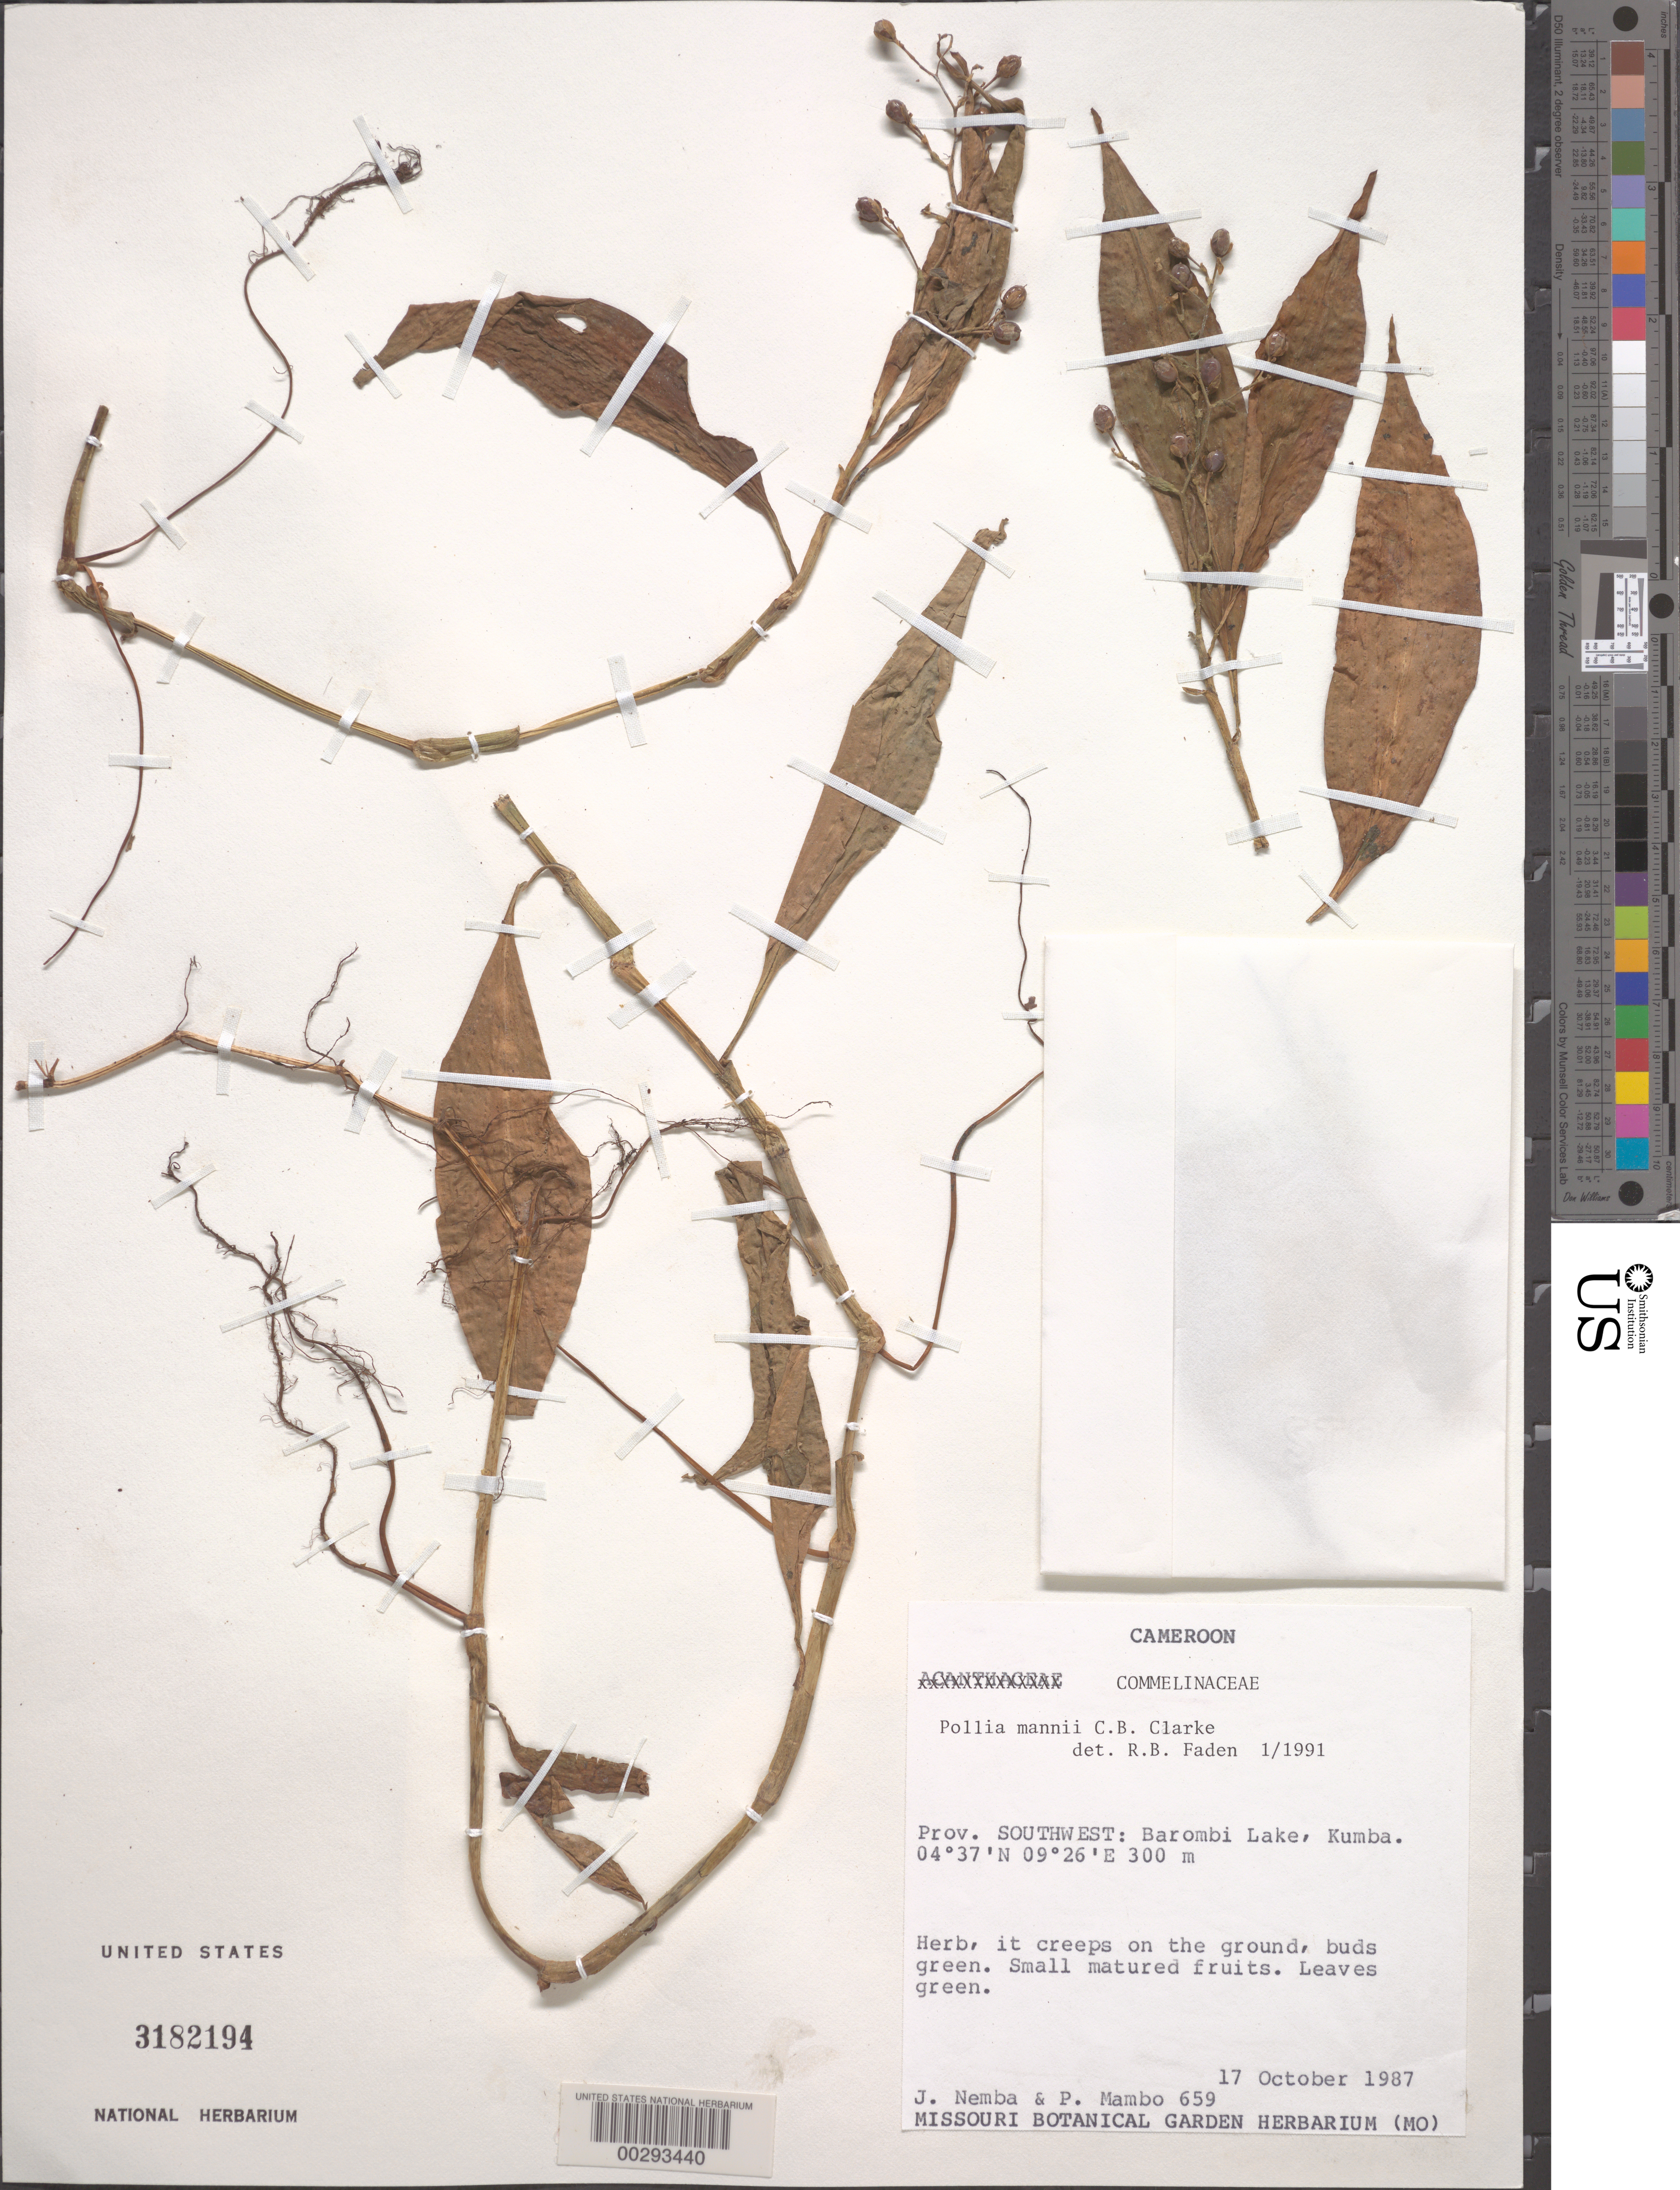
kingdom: Plantae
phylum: Tracheophyta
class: Liliopsida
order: Commelinales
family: Commelinaceae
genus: Pollia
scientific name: Pollia mannii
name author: C.B. Clarke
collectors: J. Nemba & P. Mambo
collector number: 659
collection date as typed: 17 Oct 1987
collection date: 1987-10-17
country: Cameroon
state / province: Sud-Ouest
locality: Barombi lake, kumba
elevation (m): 300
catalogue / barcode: US 3182194